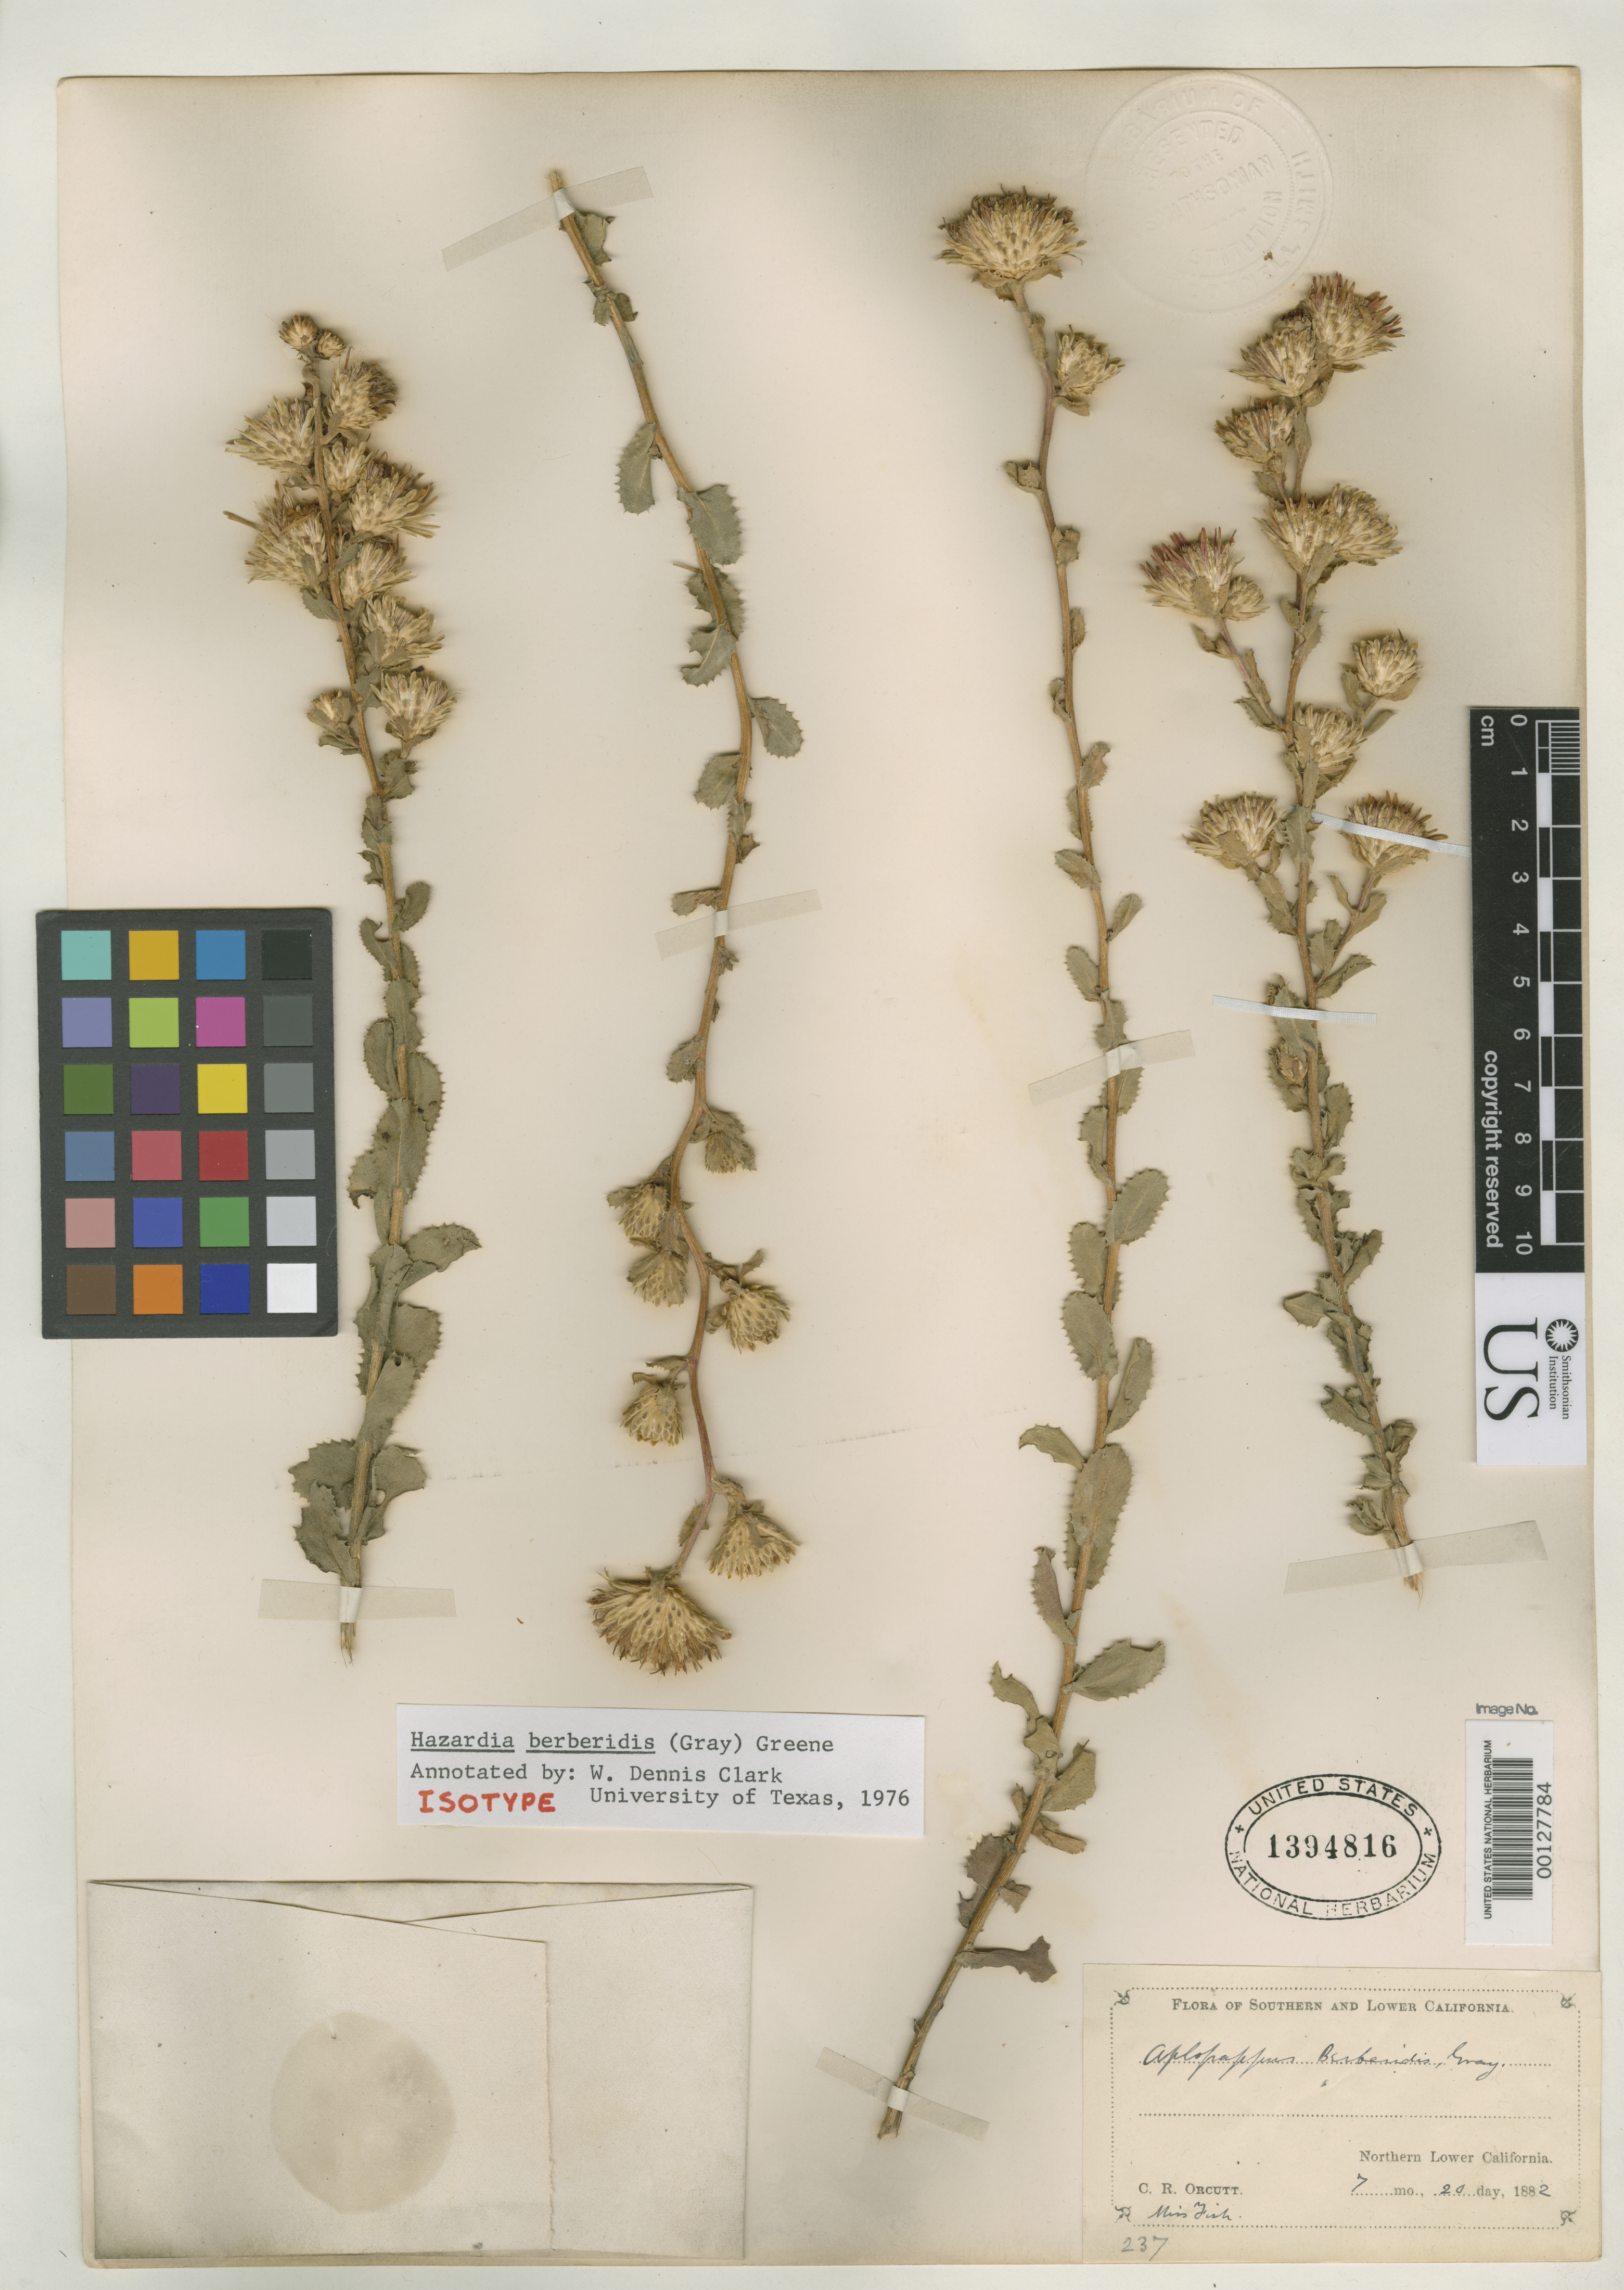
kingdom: Plantae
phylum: Tracheophyta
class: Magnoliopsida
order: Asterales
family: Asteraceae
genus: Haplopappus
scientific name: Haplopappus berberidis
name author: A. Gray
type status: Syntype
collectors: Fish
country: Mexico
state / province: Baja California Norte / Baja California Sur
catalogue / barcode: US 1394816